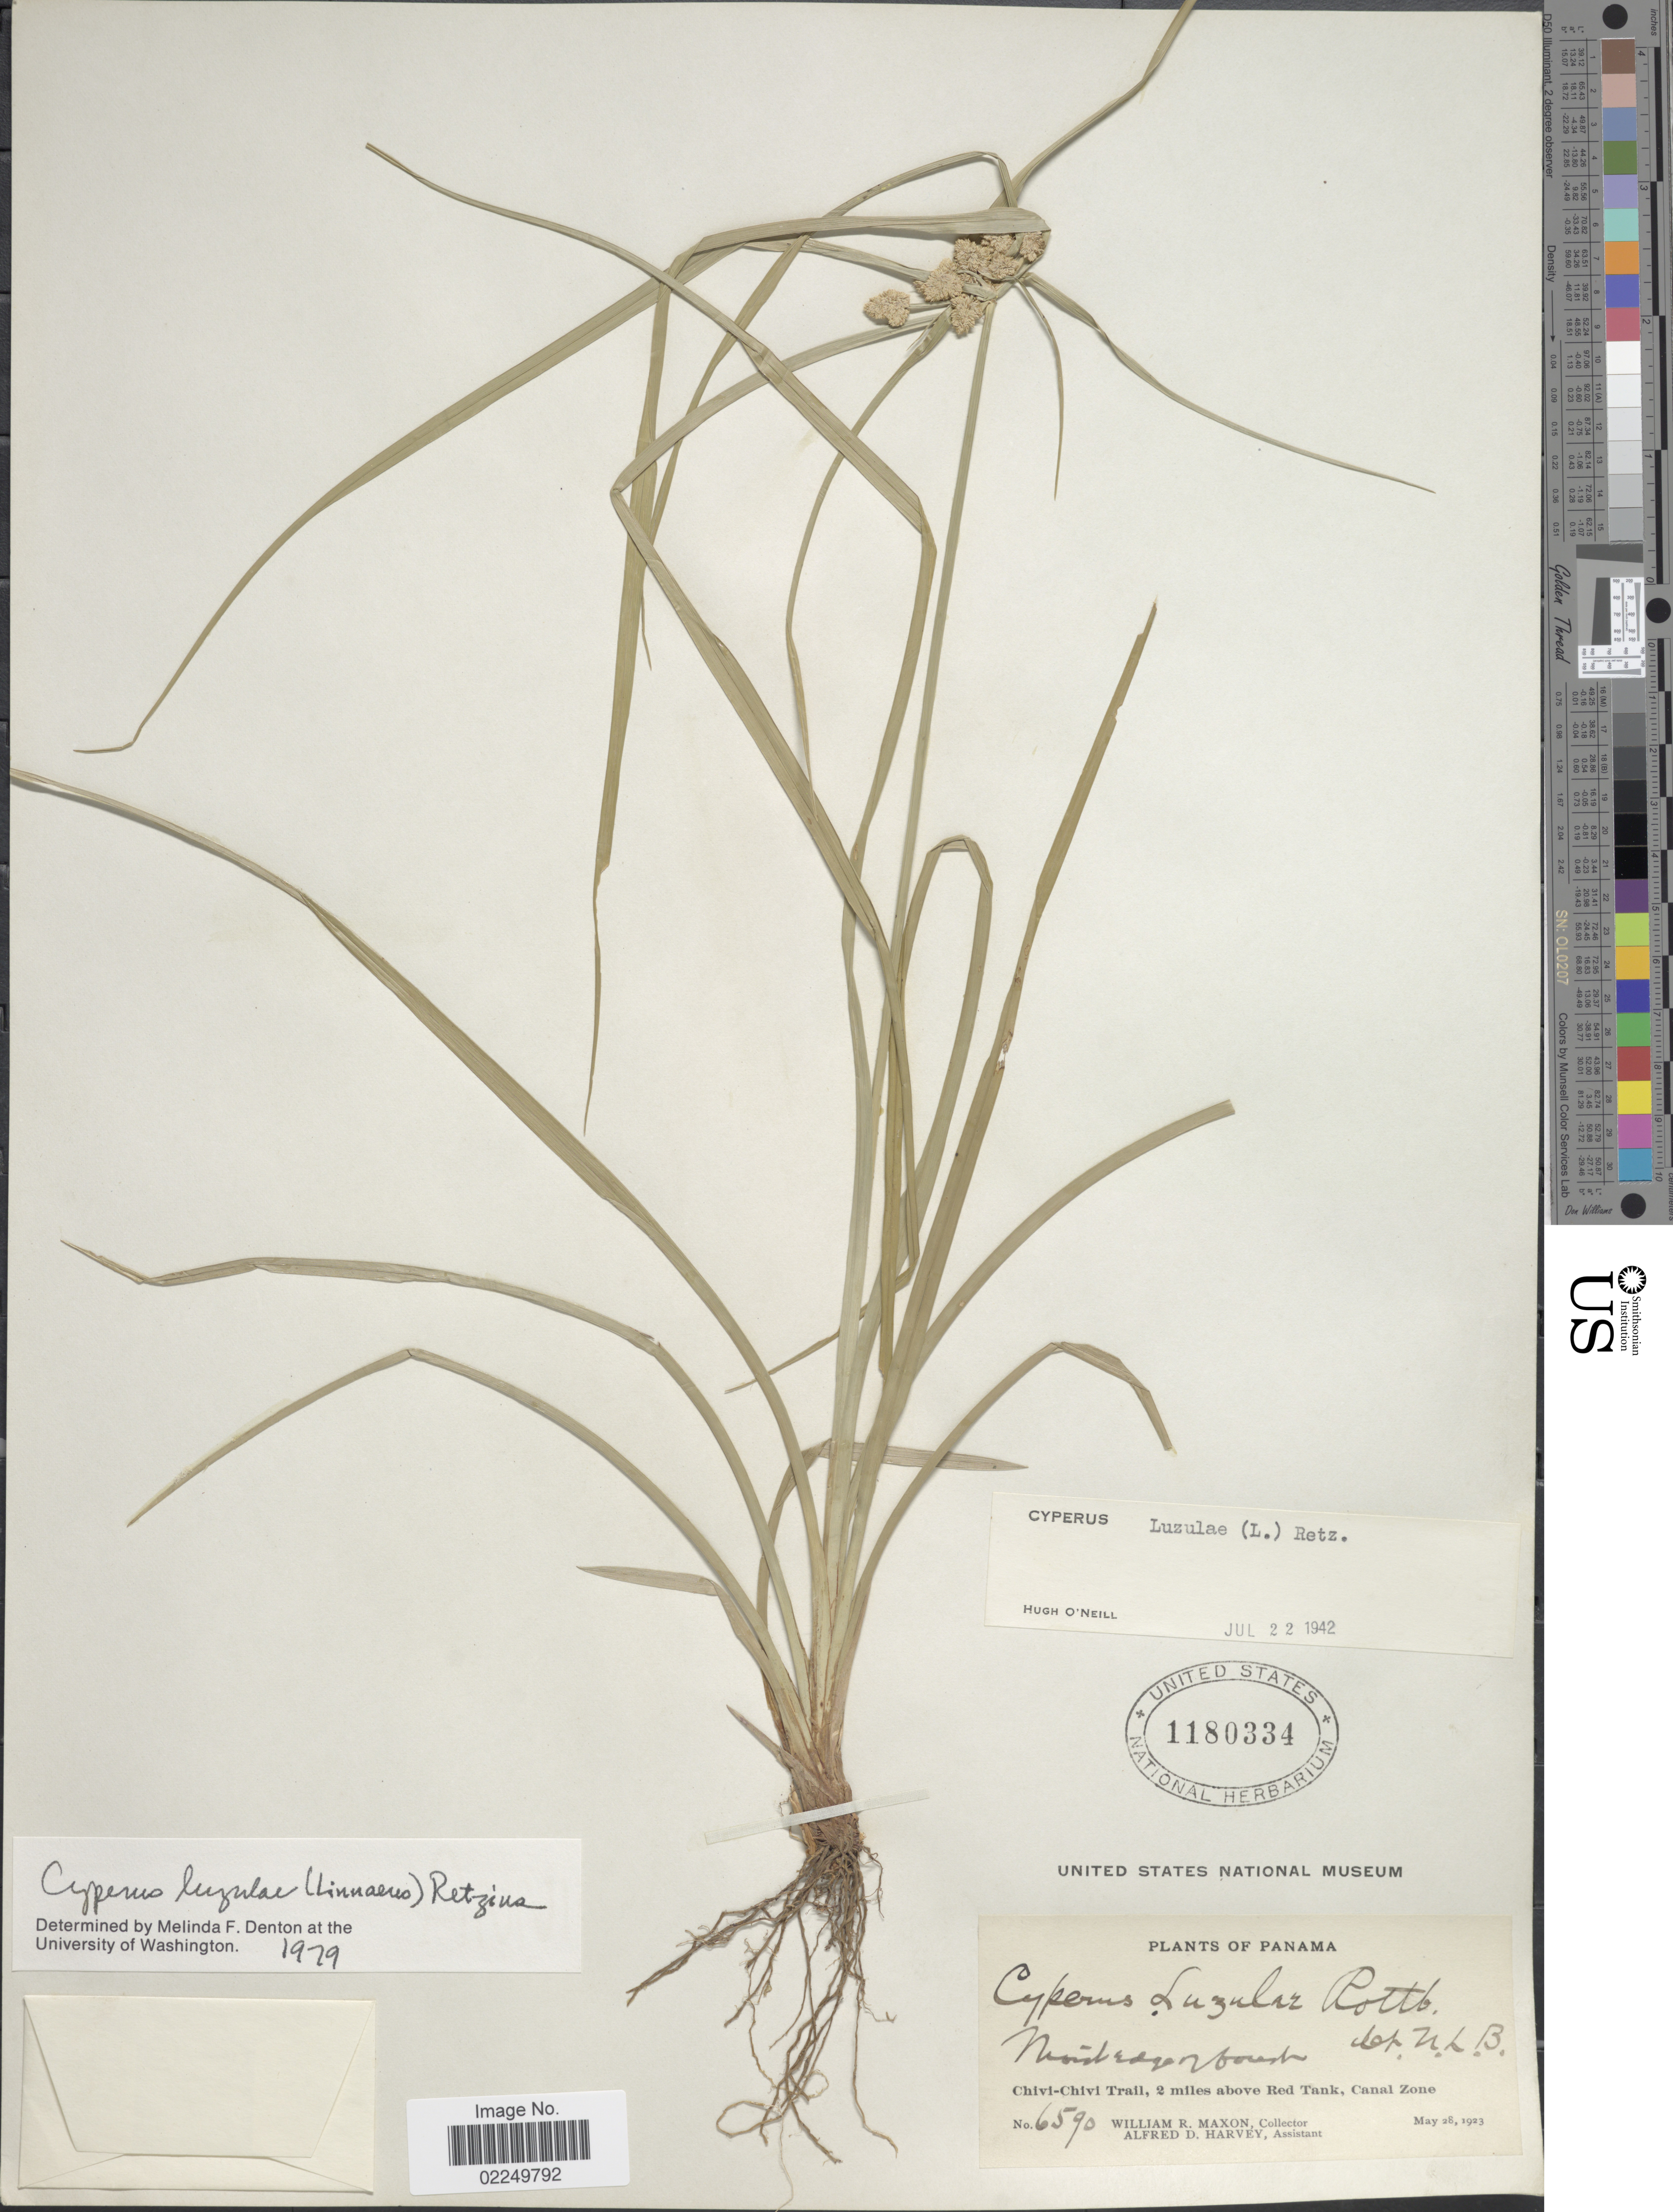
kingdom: Plantae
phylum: Tracheophyta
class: Liliopsida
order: Poales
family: Cyperaceae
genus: Cyperus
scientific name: Cyperus luzulae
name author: (L.) Rottb. ex Retz.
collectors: W. R. Maxon & A. D. Harvey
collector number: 6590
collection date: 1923-05-28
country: Panama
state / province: Colón / Panamá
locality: Chivi-Chivi Trail, 2 miles above Red Tank, Canal Zone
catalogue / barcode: US 1180334